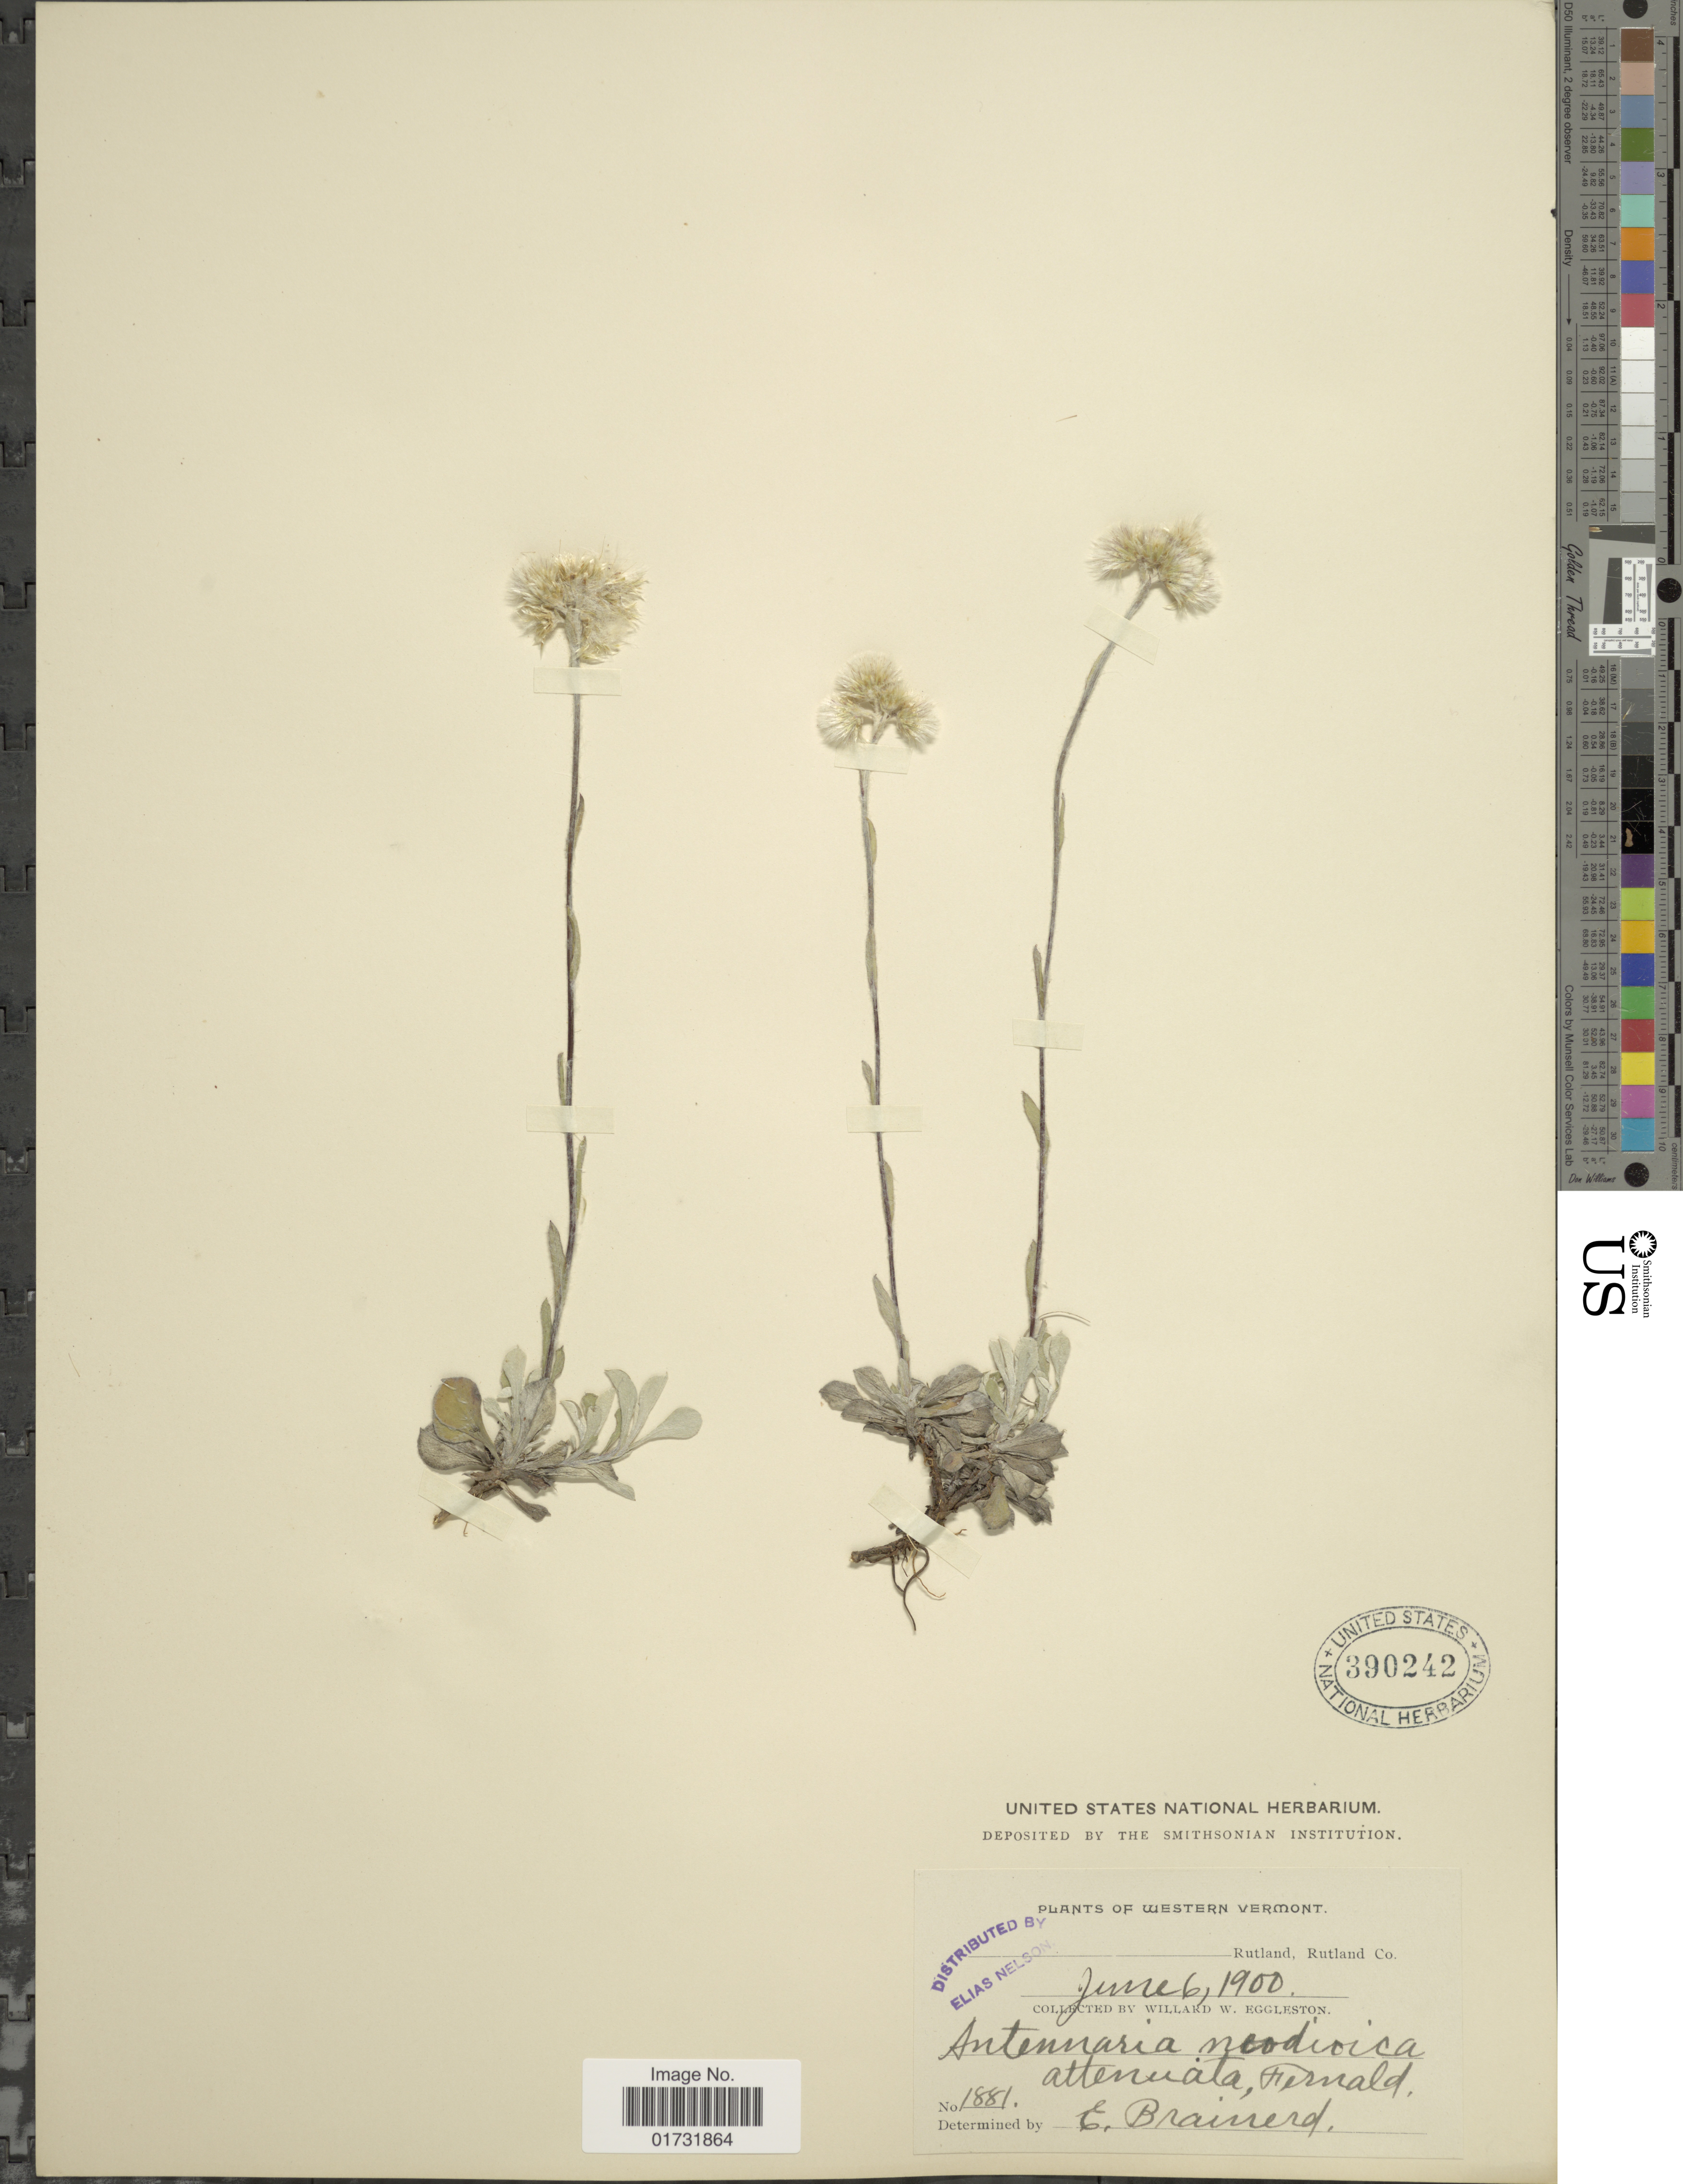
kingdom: Plantae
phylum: Tracheophyta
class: Magnoliopsida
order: Asterales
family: Asteraceae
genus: Antennaria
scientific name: Antennaria neodioica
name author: Greene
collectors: W. W. Eggleston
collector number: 1881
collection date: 1900-06-06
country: United States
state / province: Vermont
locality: Western Vermont. Rutland, Rutland Co.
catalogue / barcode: US 390242